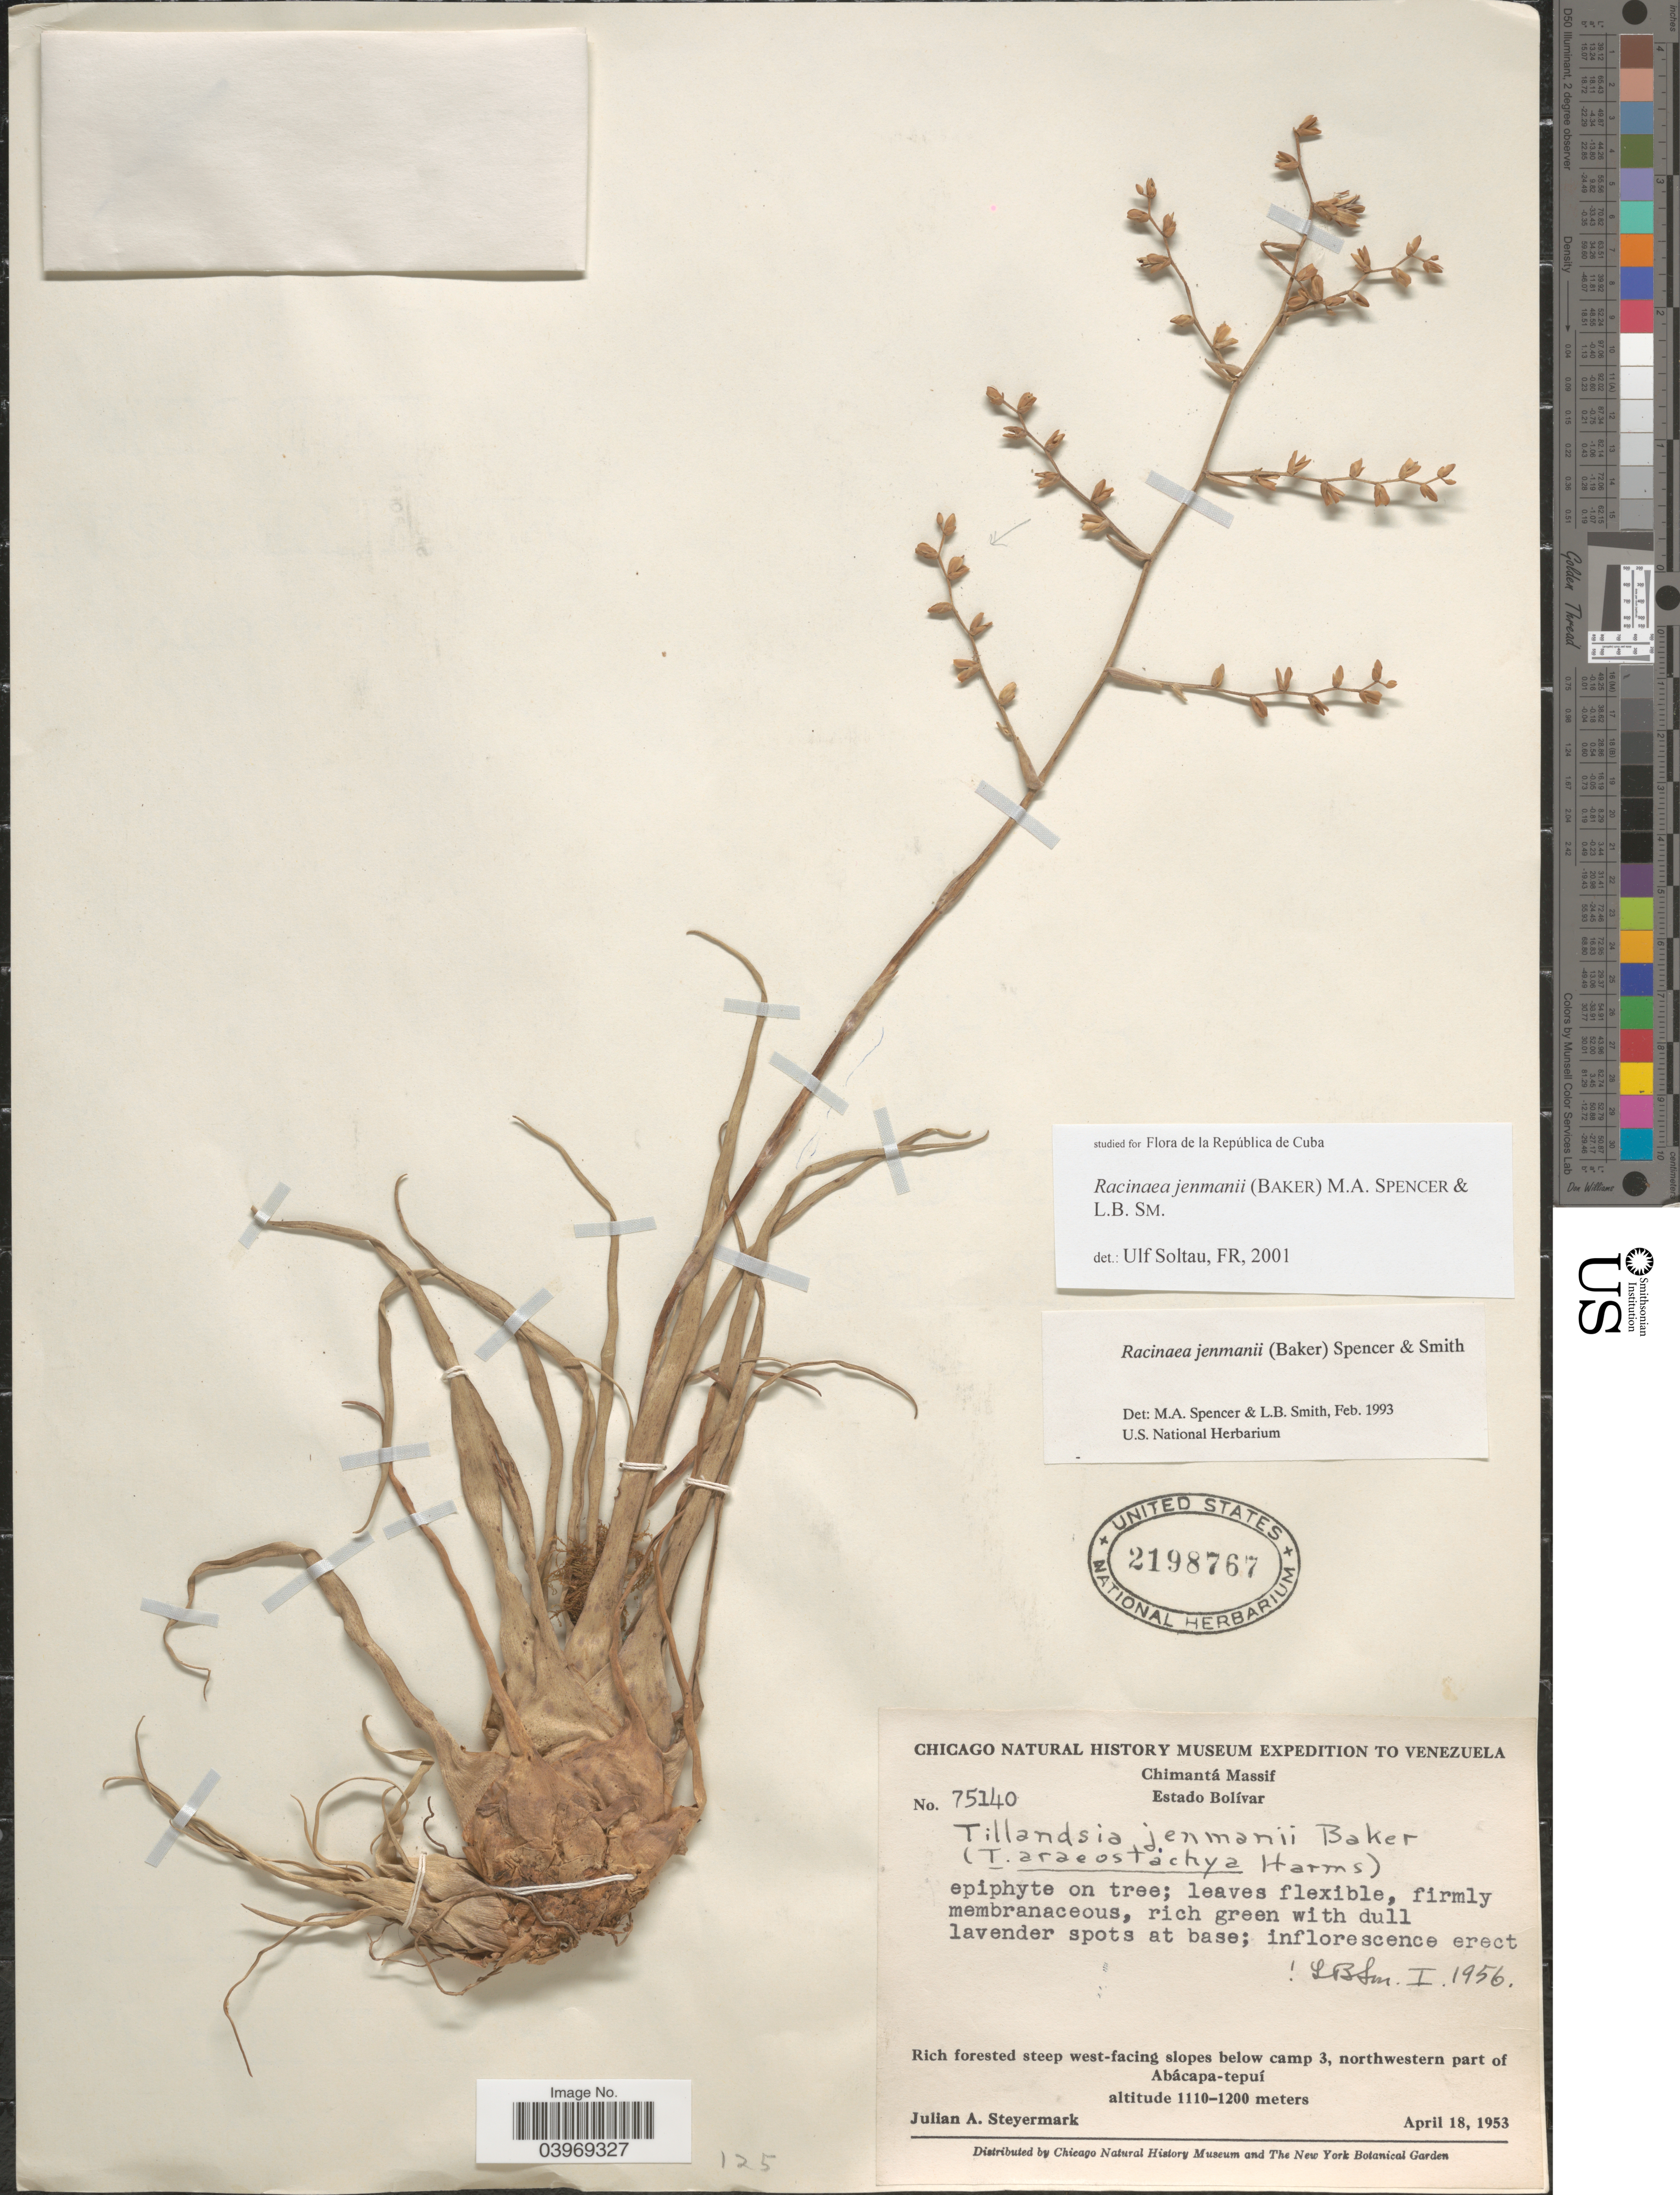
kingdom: Plantae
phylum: Tracheophyta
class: Liliopsida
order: Poales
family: Bromeliaceae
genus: Racinaea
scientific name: Racinaea jenmanii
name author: (Baker) M.A. Spencer & L.B. Sm.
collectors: J. Steyermark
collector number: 75140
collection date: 1953-04-18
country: Venezuela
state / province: Bolivar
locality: Chimantá Massif. Rich forested steep west-facing slopes below camp 3, northwestern part of Abácapa-tepuí.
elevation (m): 1110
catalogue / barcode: US 2198767